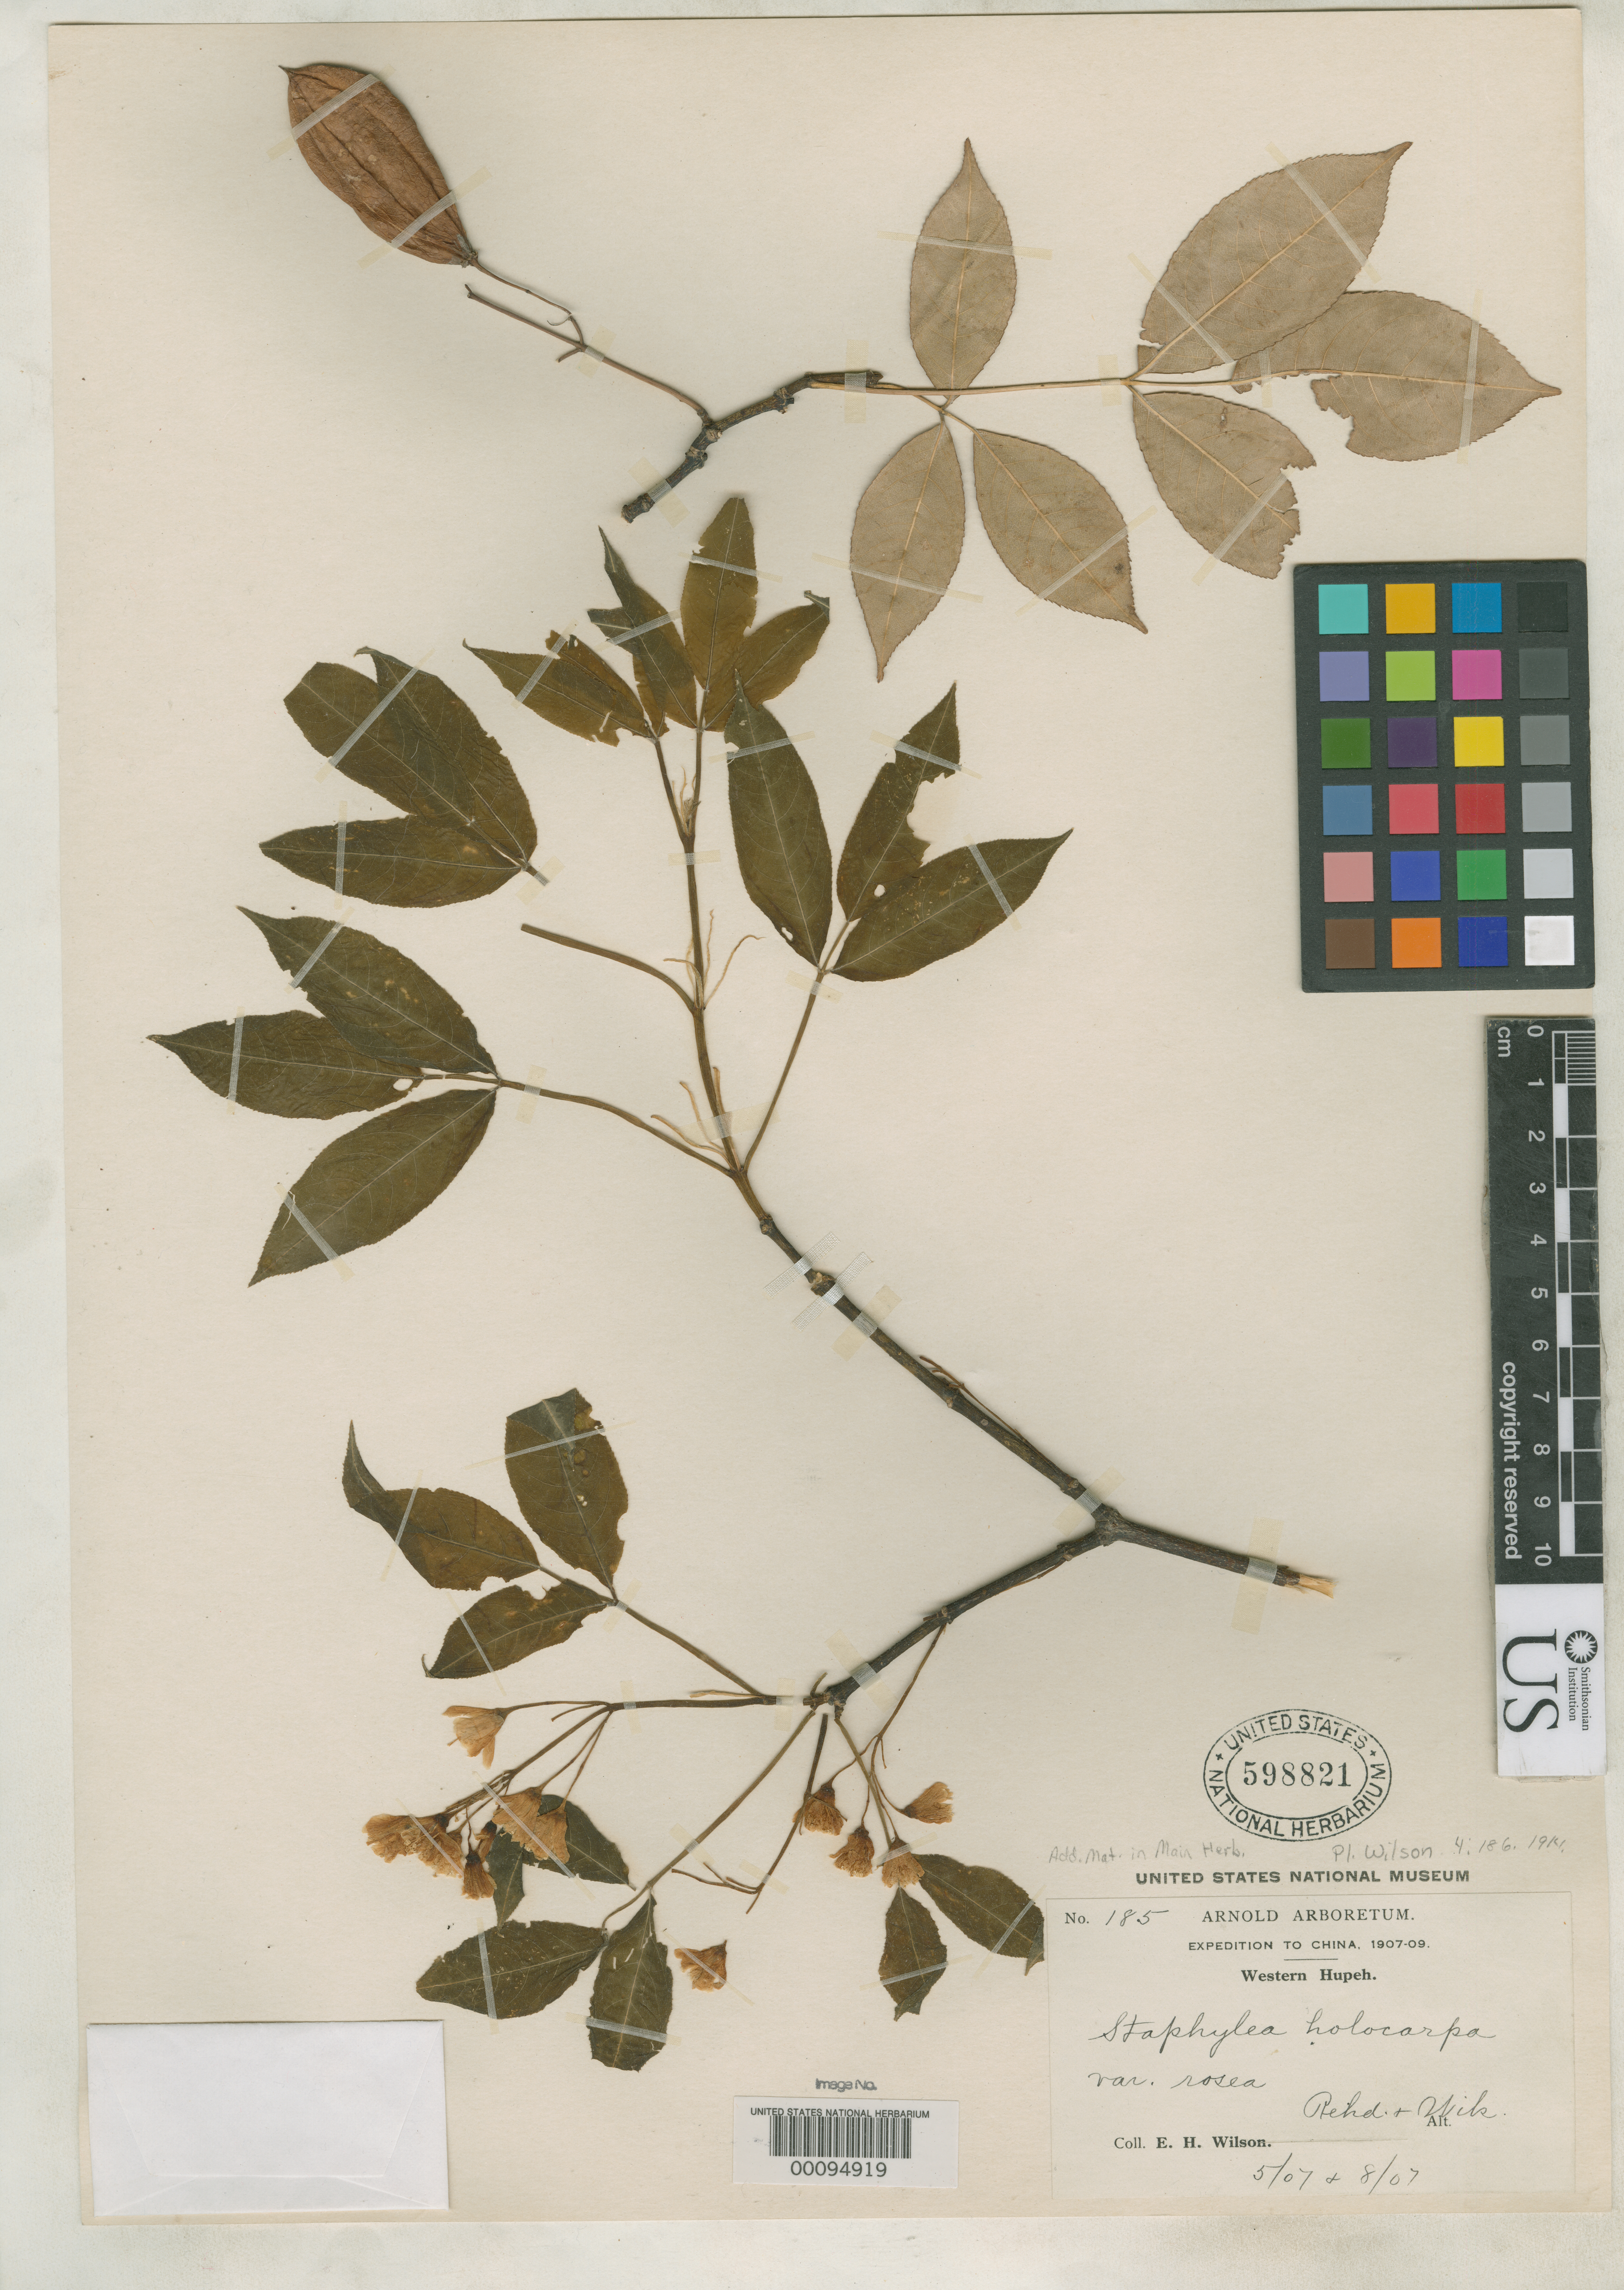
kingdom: Plantae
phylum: Tracheophyta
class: Magnoliopsida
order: Crossosomatales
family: Staphyleaceae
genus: Staphylea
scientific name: Staphylea holocarpa var. rosea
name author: Rehder & E.H. Wilson in Sarg.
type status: Syntype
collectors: E. H. Wilson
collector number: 185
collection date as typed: May 1907 and -- Aug 1907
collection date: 1907-05,1907-08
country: China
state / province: Hubei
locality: Fang Hsien.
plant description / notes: Protologue indicates two collection dates (i.e., syntypes), May and September 1907. This sheet mounted with 2 collections, May 1907 (presumably flowering) and Aug. 1907 (presumably fruiting).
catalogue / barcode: US 598821